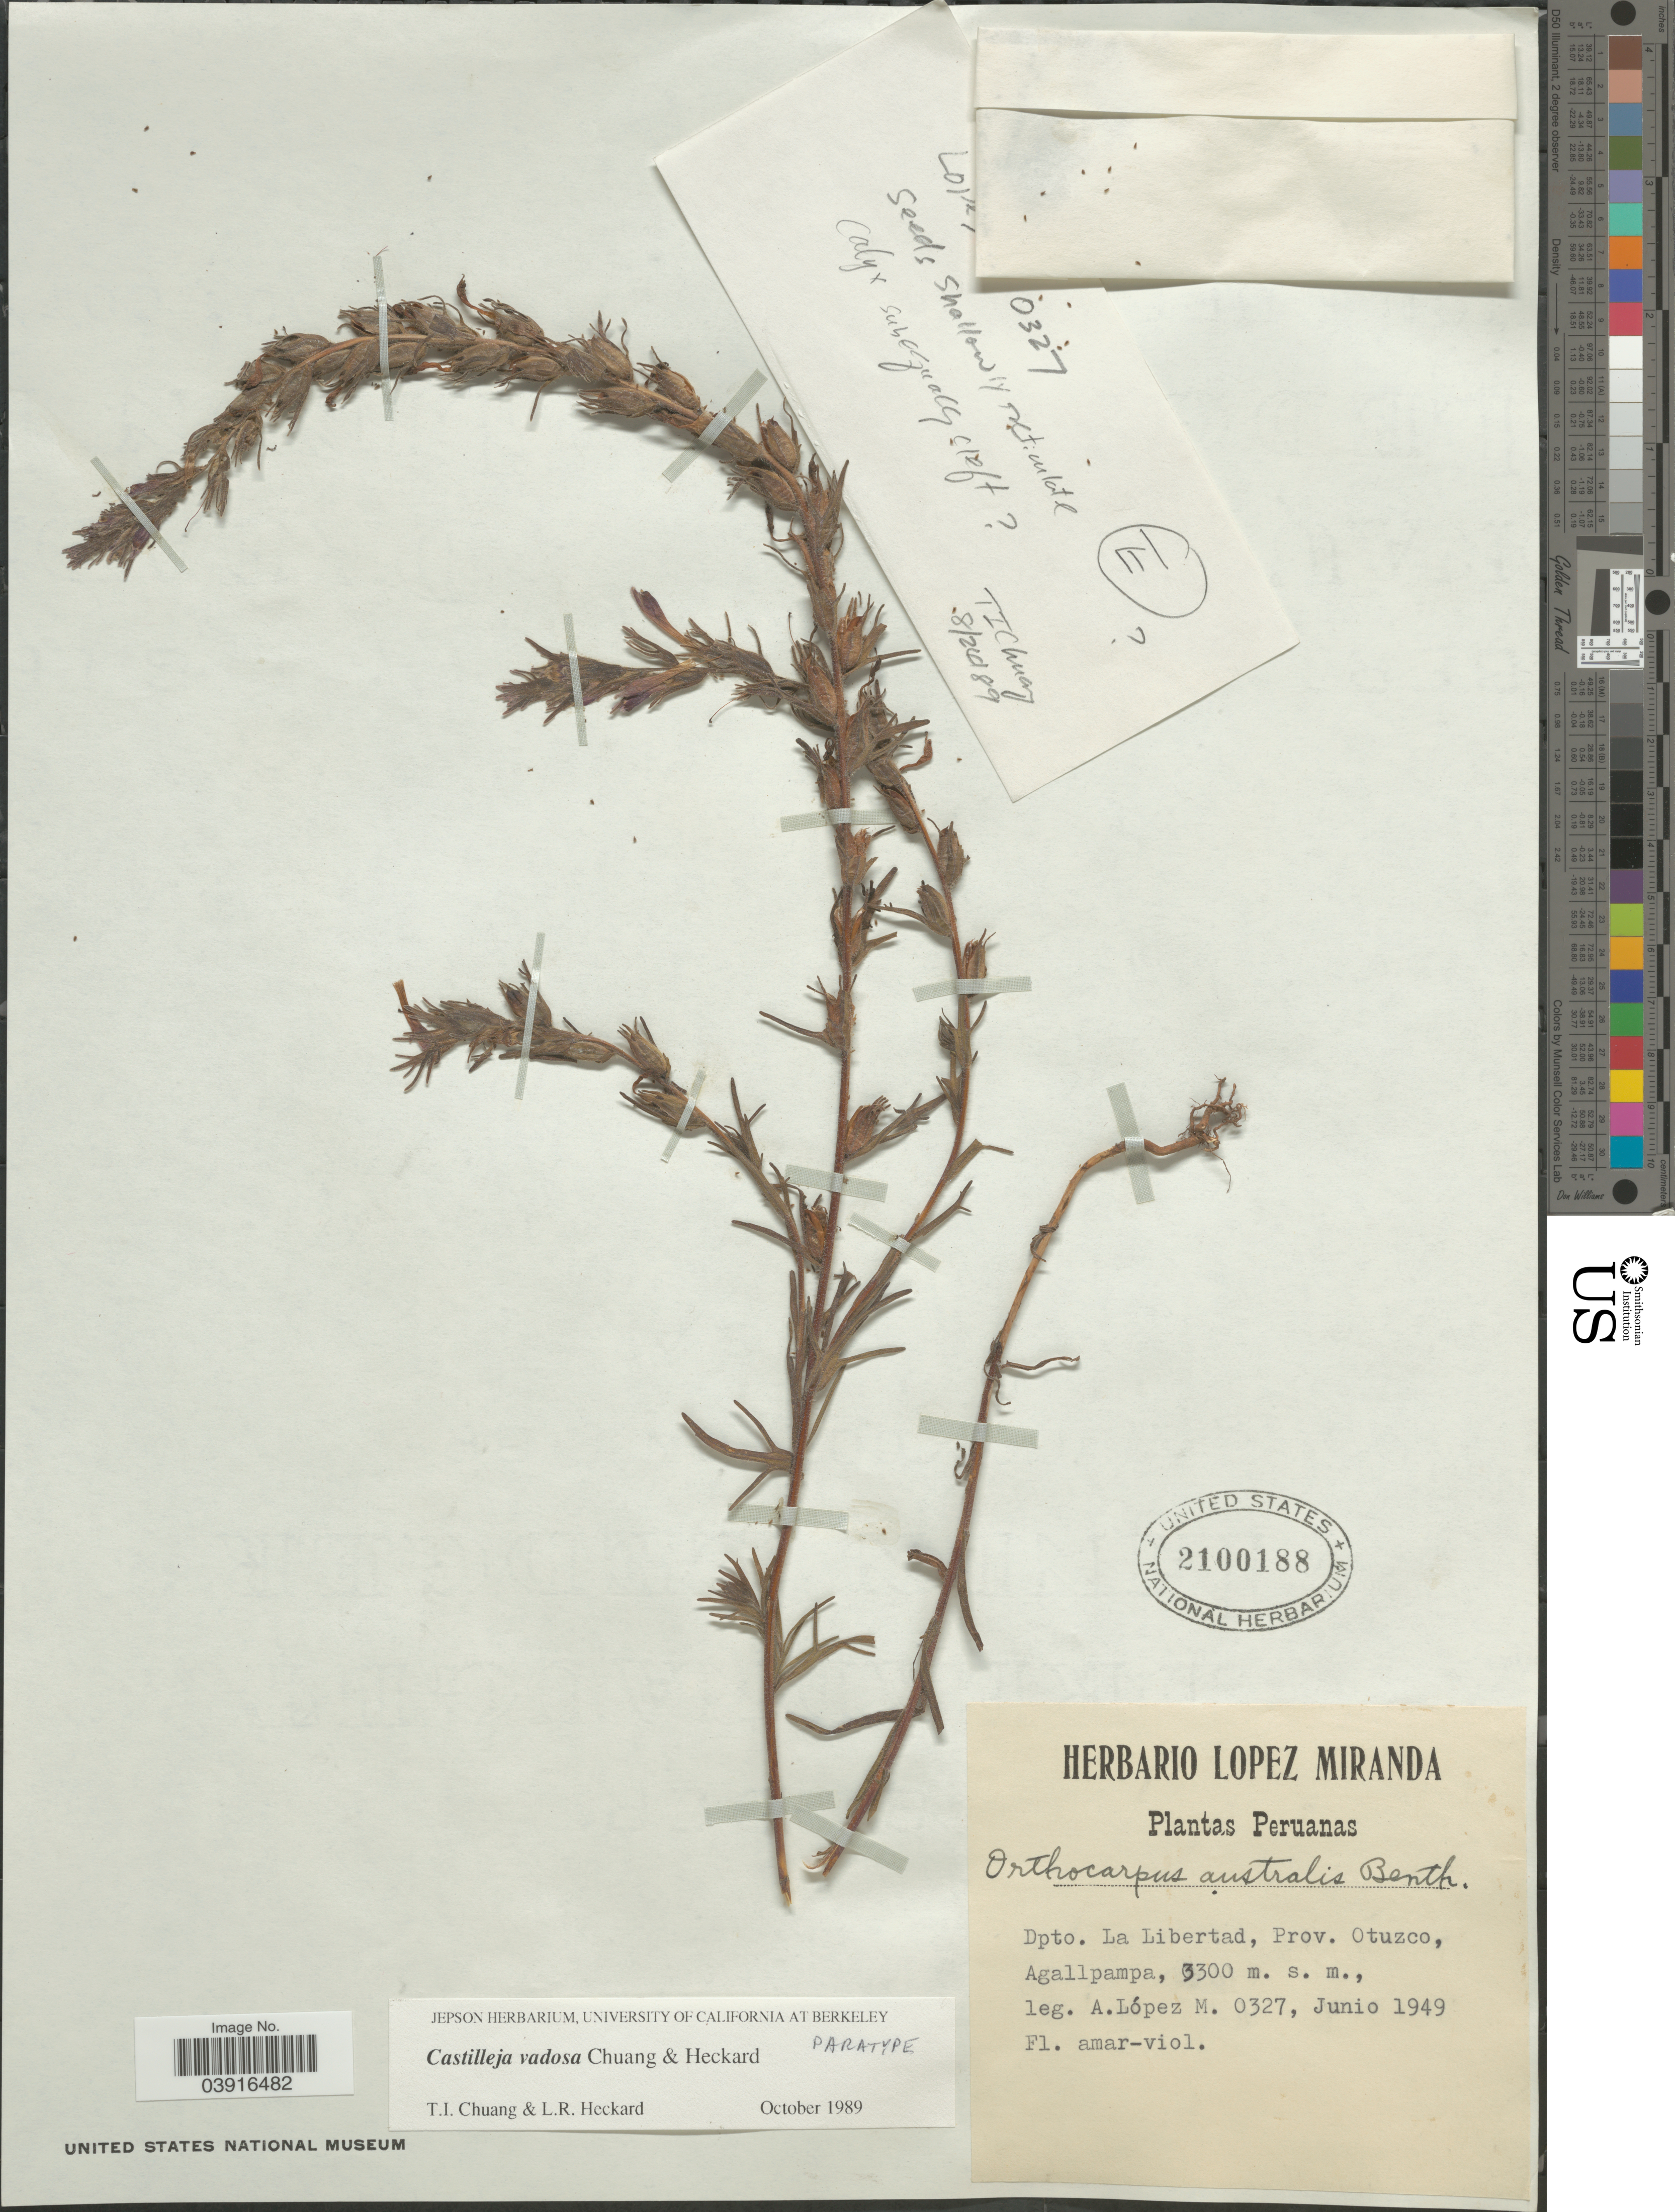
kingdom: Plantae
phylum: Tracheophyta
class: Magnoliopsida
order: Lamiales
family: Orobanchaceae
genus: Castilleja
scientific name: Castilleja vadosa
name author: T.I. Chuang & Heckard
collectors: A. López M.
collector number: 0327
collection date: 1949-06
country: Peru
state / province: La Libertad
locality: Dpto. La Libertad, Prov. Otuzco, Agallpampa.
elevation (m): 3300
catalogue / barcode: US 2100188